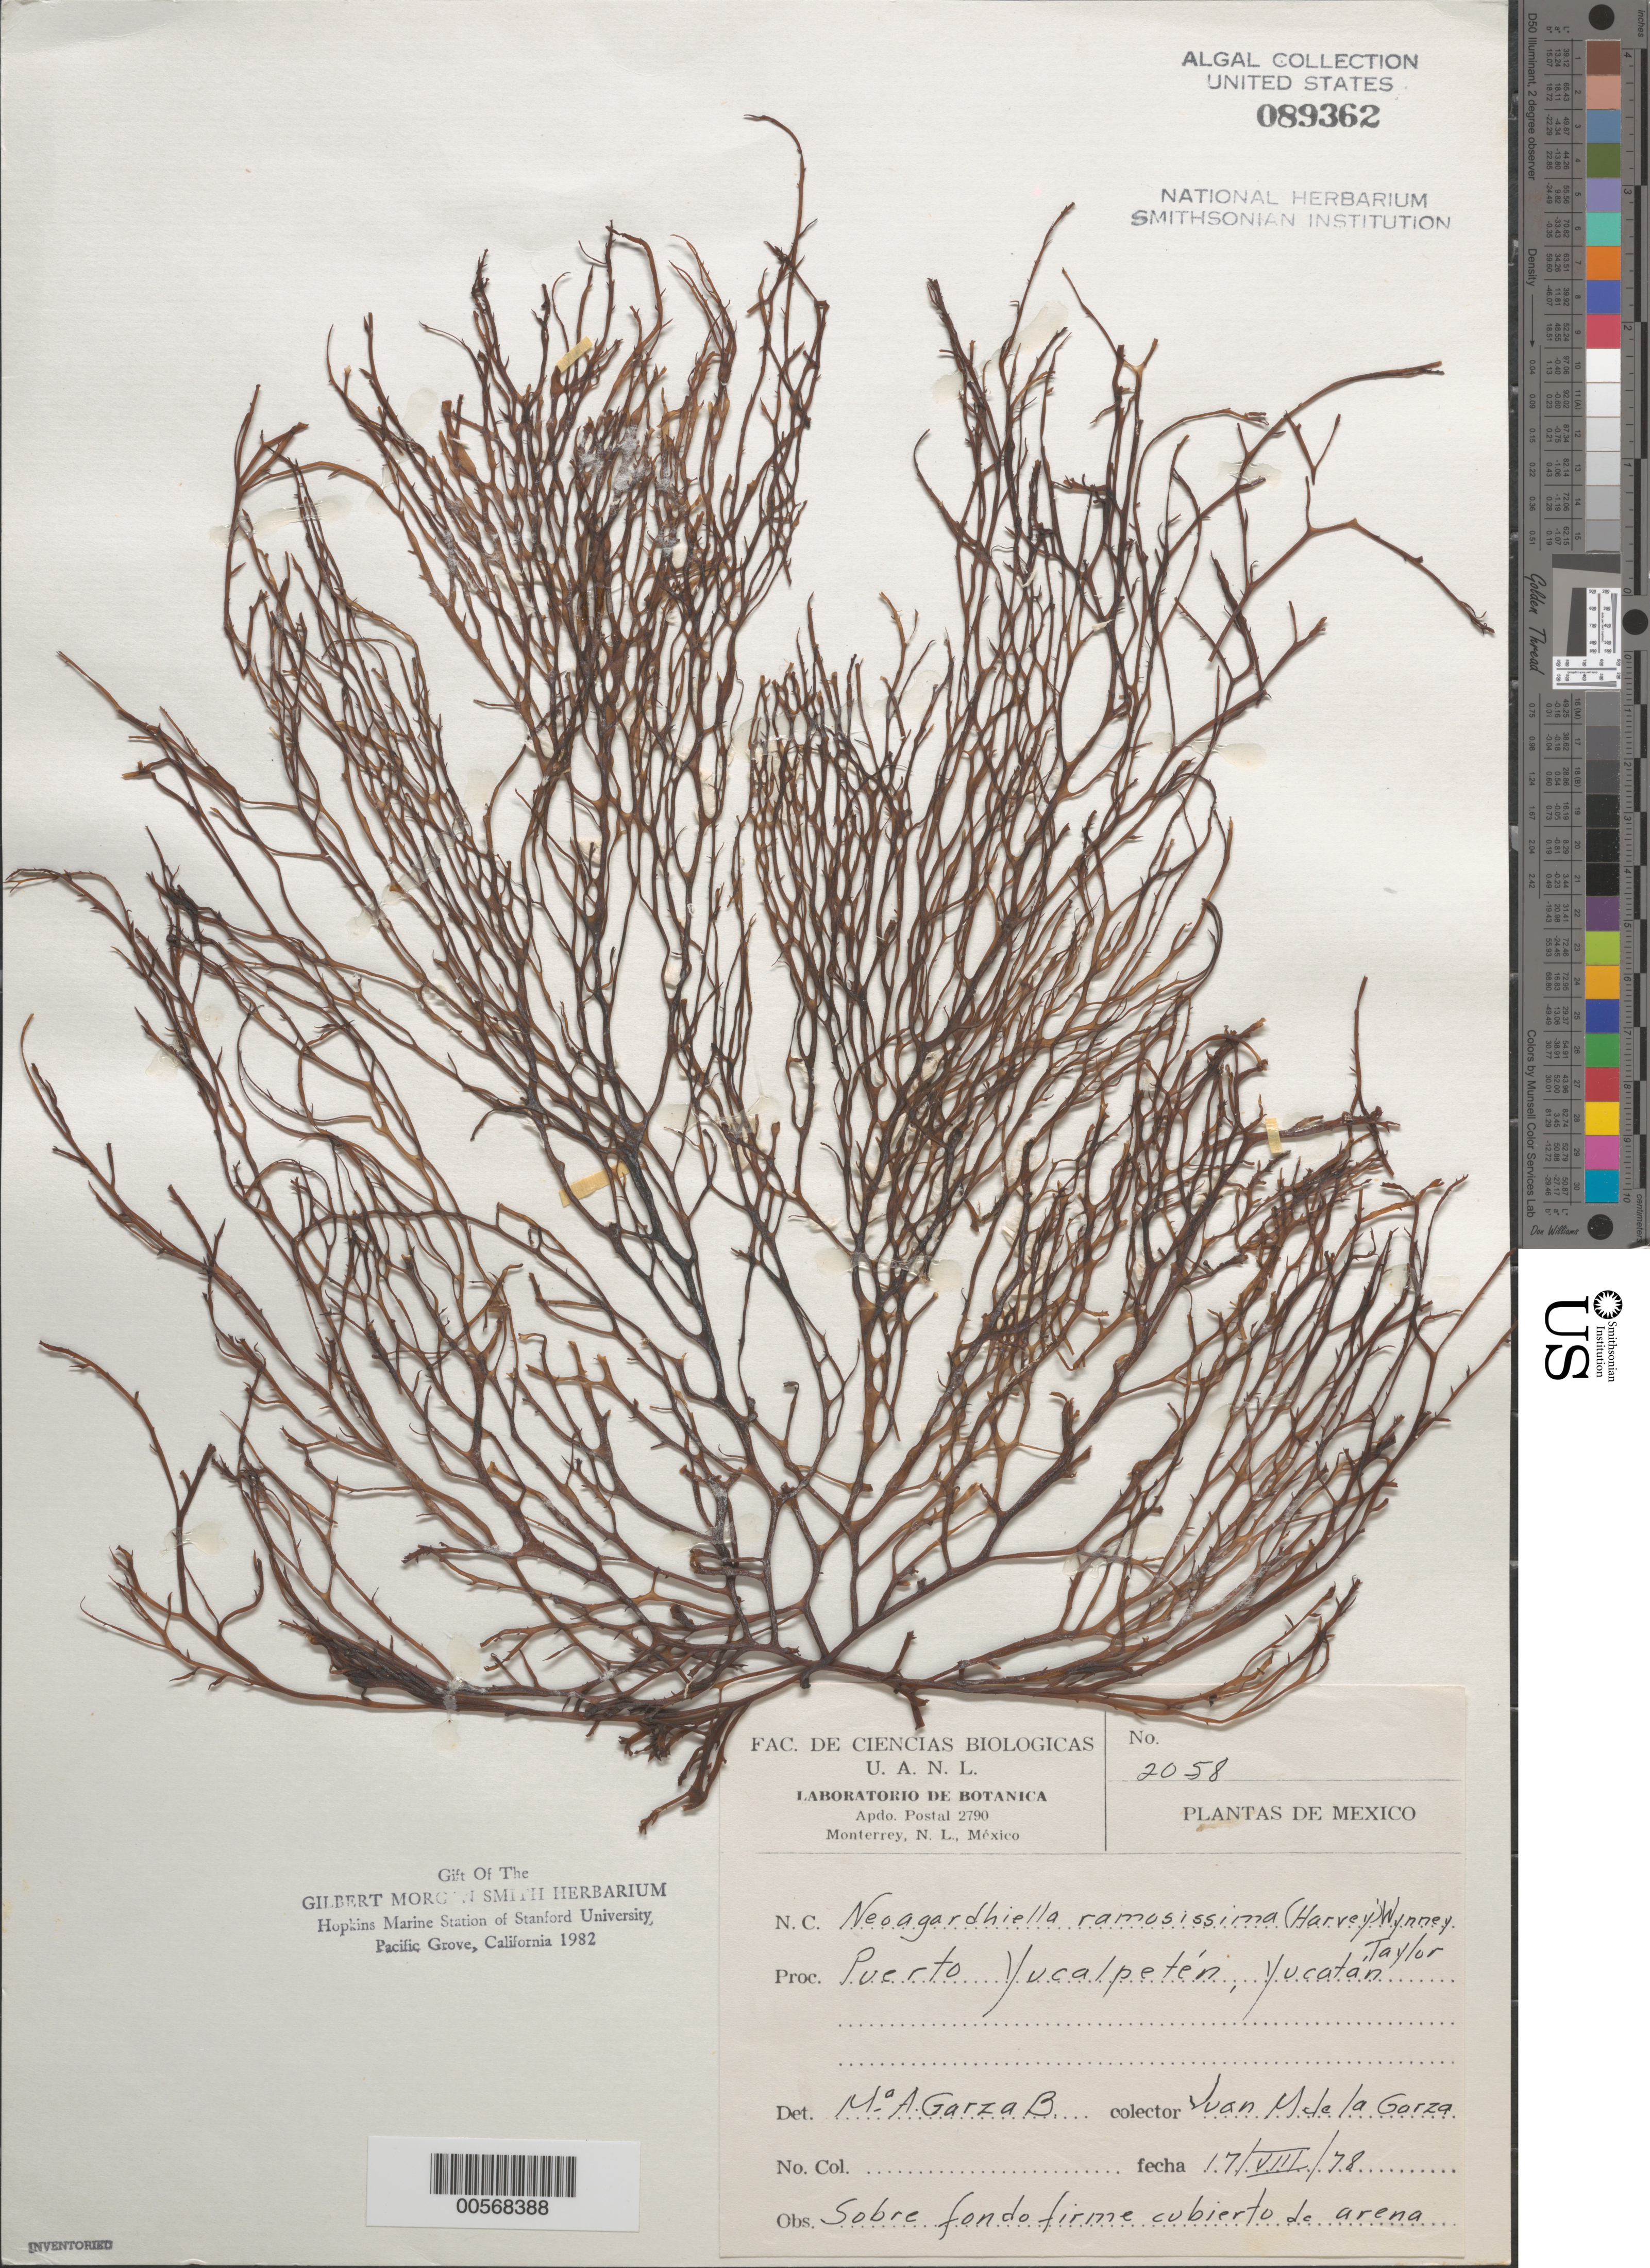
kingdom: Plantae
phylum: Rhodophyta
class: Florideophyceae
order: Gigartinales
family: Solieriaceae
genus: Agardhiella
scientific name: Agardhiella ramosissima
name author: (Harv.) Kylin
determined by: Algae name updating Project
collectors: J. De Garza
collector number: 2058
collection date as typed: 17 Aug 1978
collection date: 1978-08-17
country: Mexico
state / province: Yucatan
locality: Puerto Yucalpeten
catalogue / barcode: US 89362